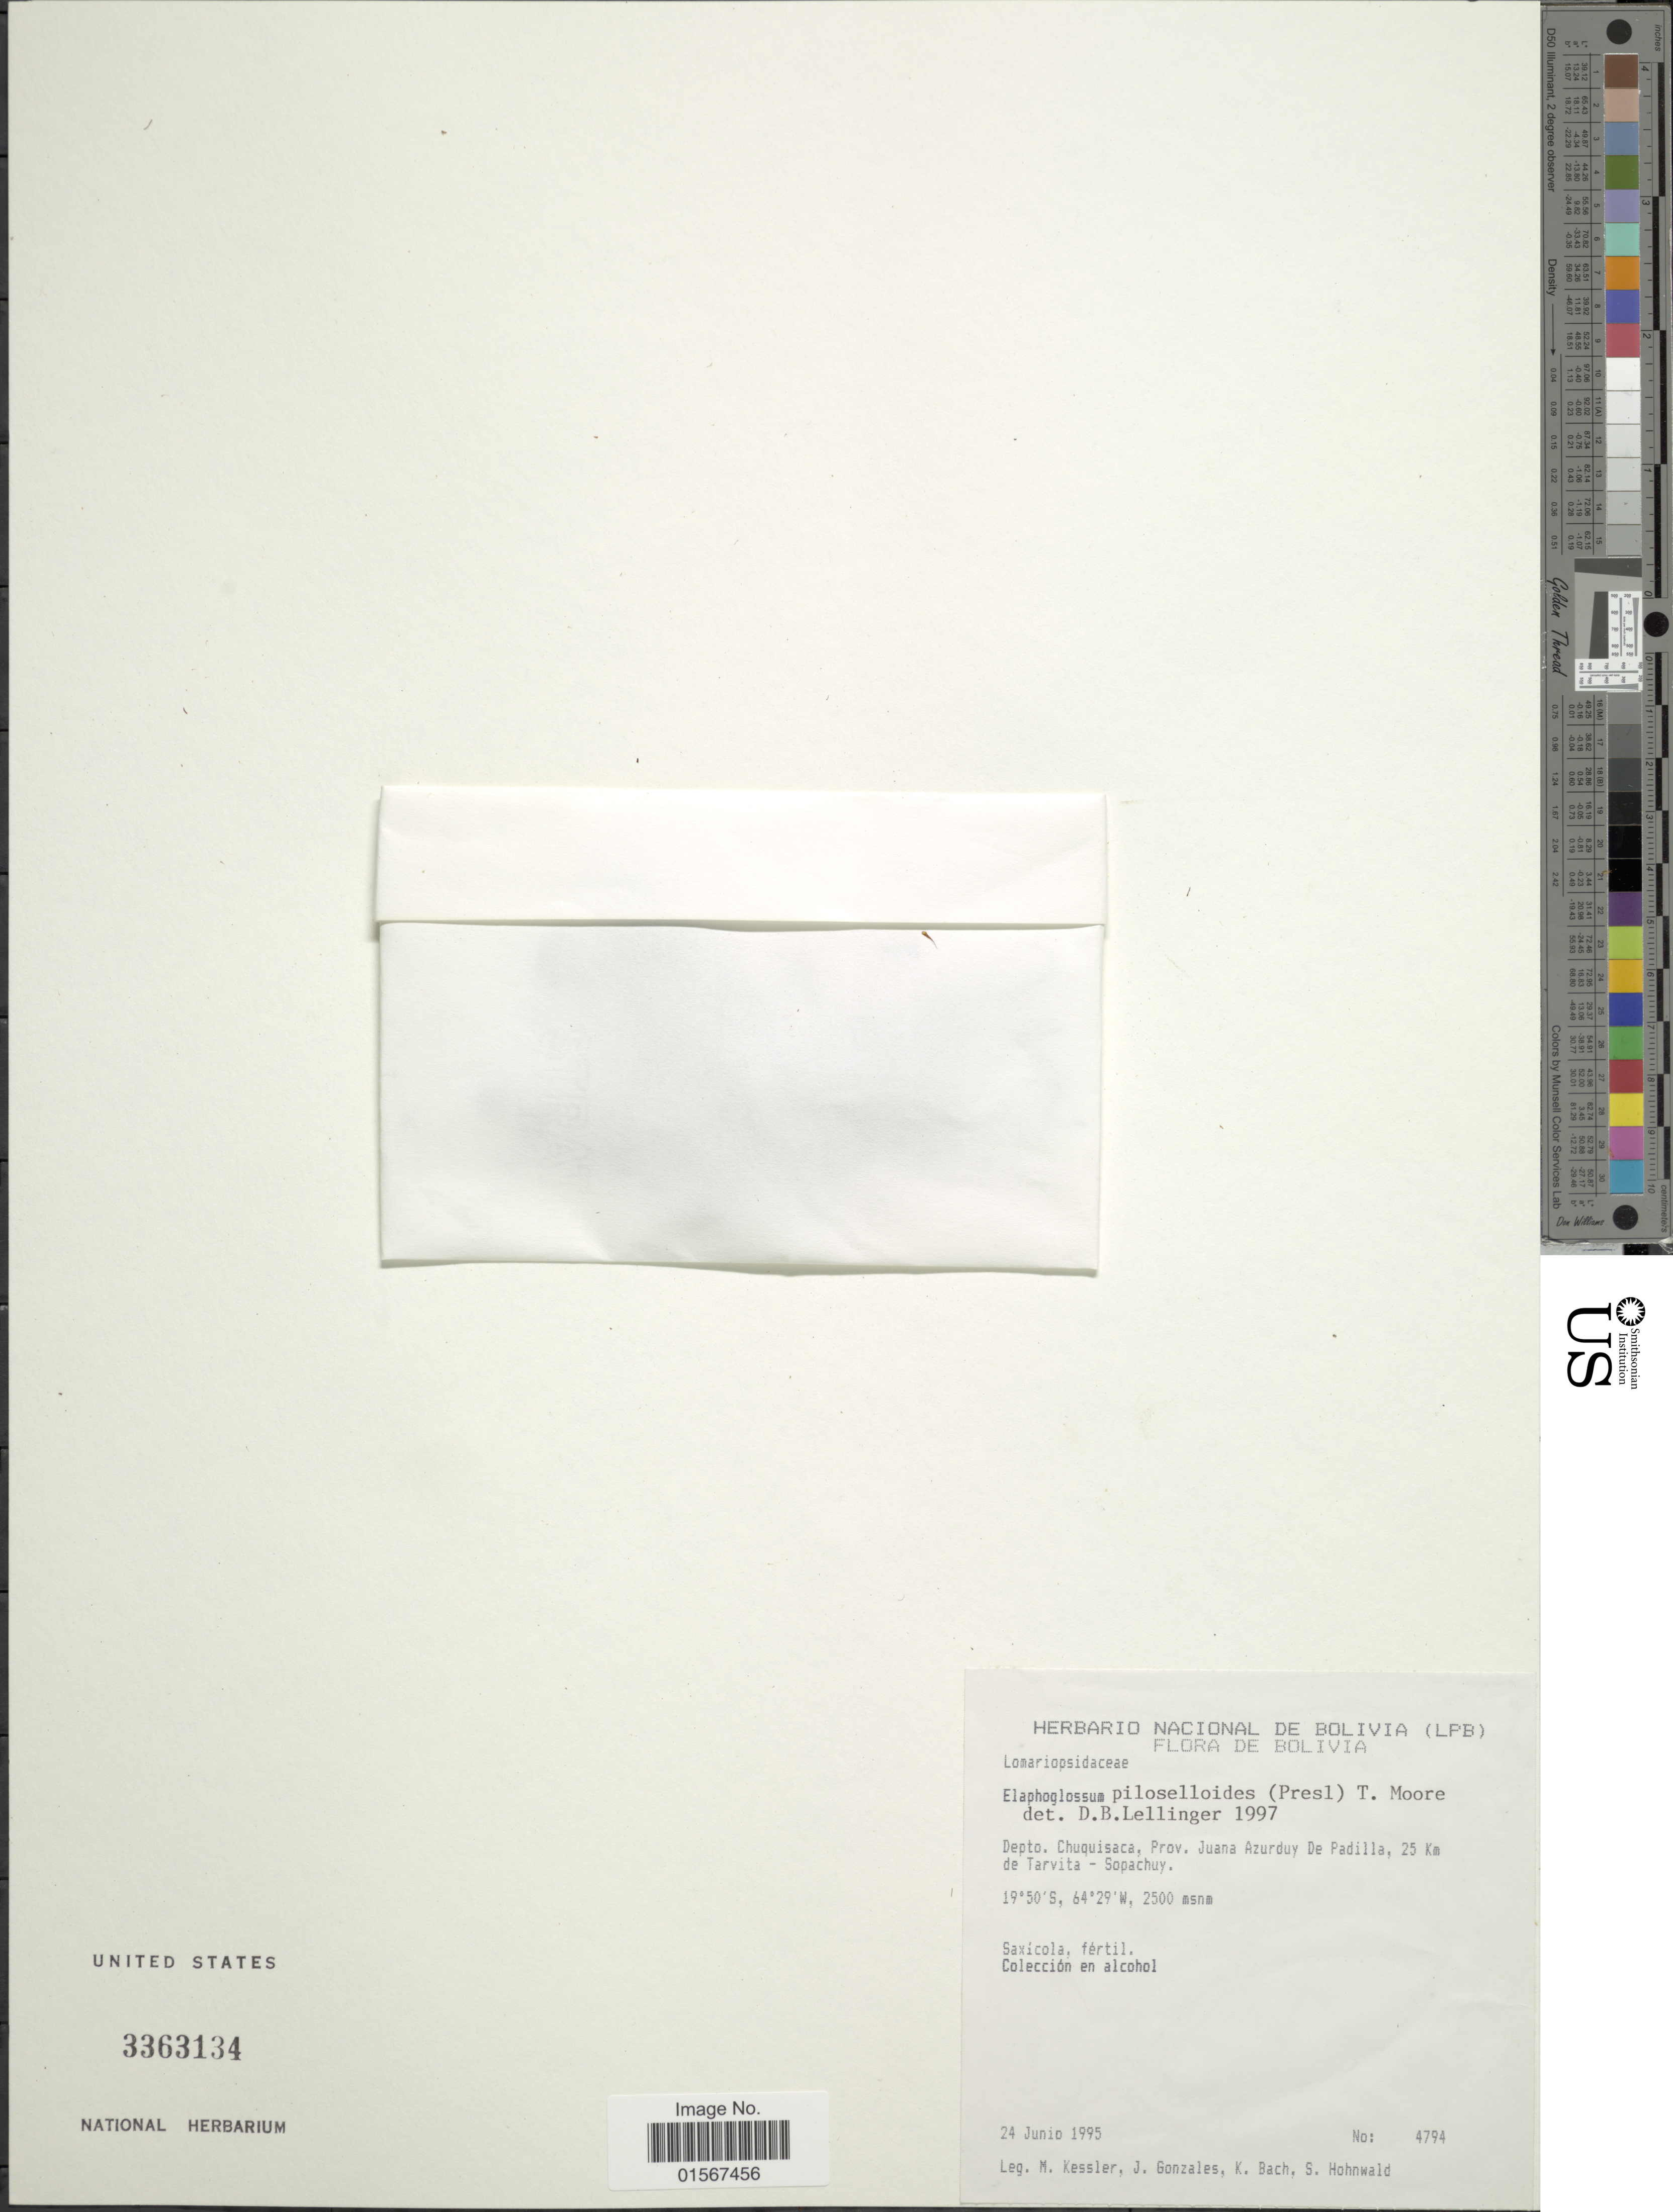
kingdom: Plantae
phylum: Tracheophyta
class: Polypodiopsida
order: Polypodiales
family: Dryopteridaceae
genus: Elaphoglossum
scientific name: Elaphoglossum piloselloides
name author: (C. Presl) T. Moore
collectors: M. Kessler, J. Gonzales, K. Bach & S. Hohnwald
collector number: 4794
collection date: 1995-06-24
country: Bolivia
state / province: Chuquisaca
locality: Bolivia, Depto. Chuquisaca, Prov. Juana Azurduy De Padilla, 25 Km de Tarvita-Sopachuy.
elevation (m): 2500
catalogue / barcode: US 3363134